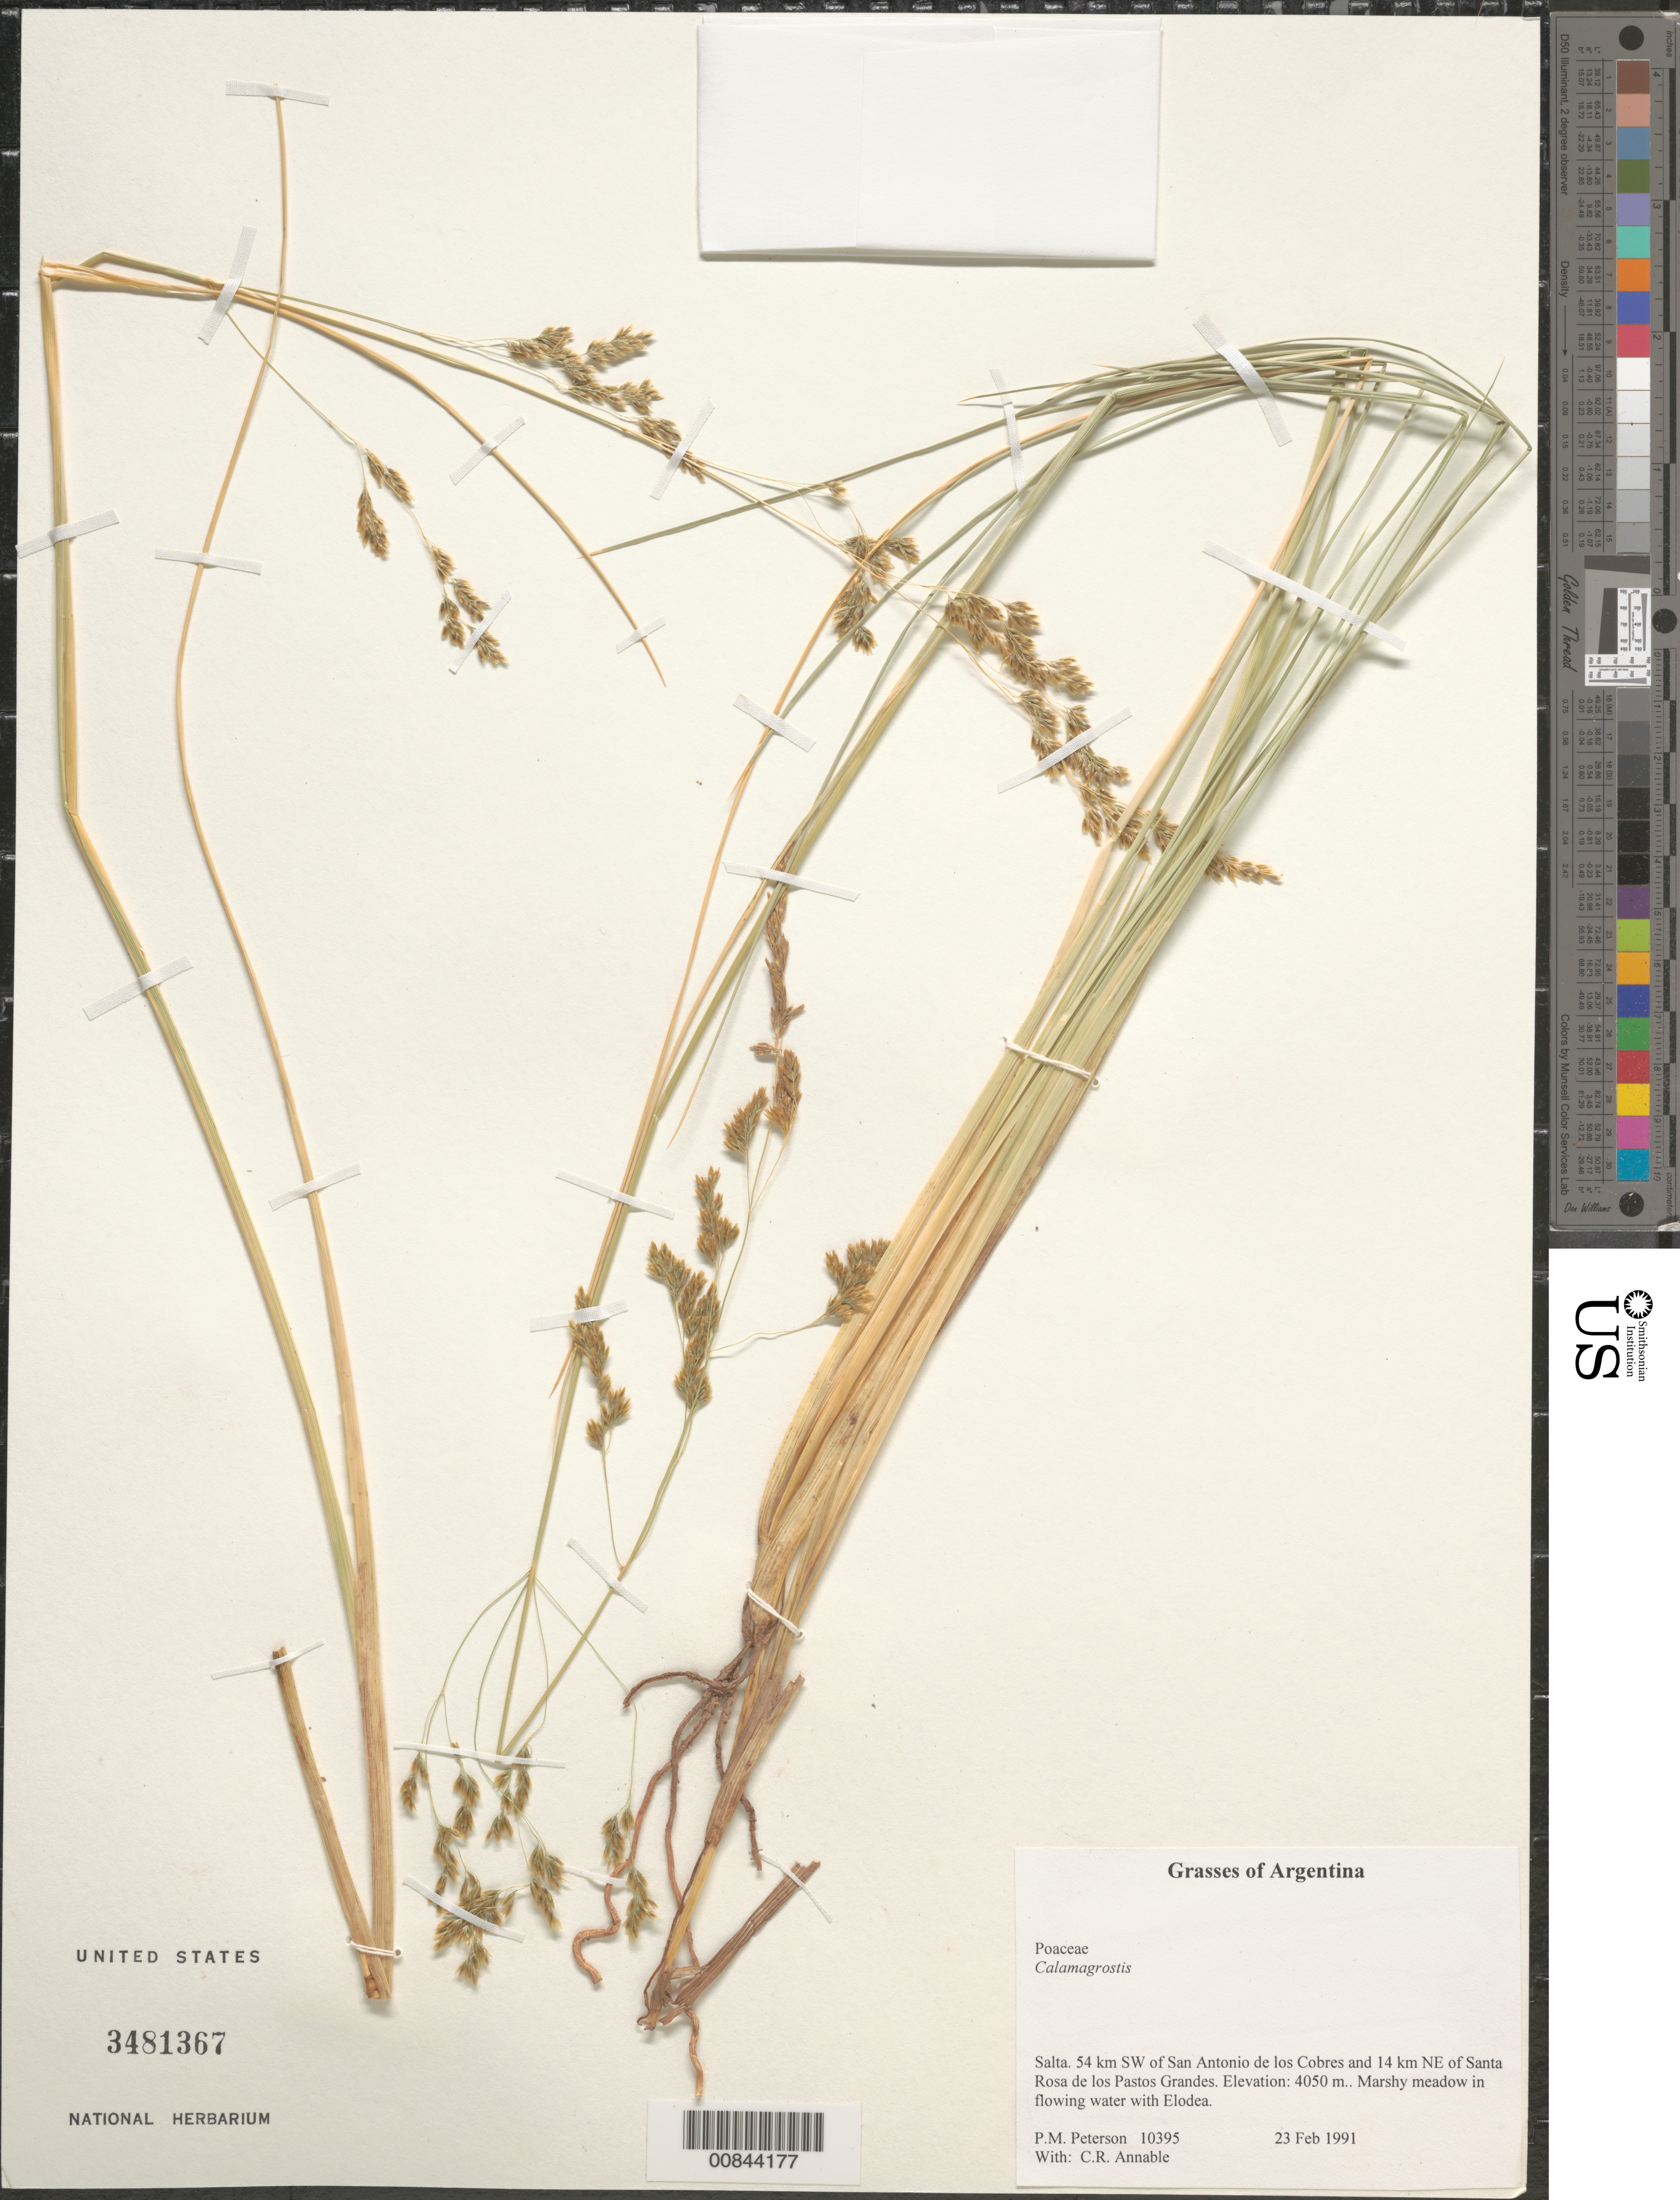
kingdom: Plantae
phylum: Tracheophyta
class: Liliopsida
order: Poales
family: Poaceae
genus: Calamagrostis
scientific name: Calamagrostis sp.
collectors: P. M. Peterson & C. R. Annable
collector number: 10395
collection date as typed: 23 Feb 1991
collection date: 1991-02-23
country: Argentina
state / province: Salta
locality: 54 km SW of San Antonio de los Cobres and 14 km NE of Santa Rosa de los Pastos Grandes.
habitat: Marshy meadow in flowing water with Elodea.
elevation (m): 4050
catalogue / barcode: US 3481367